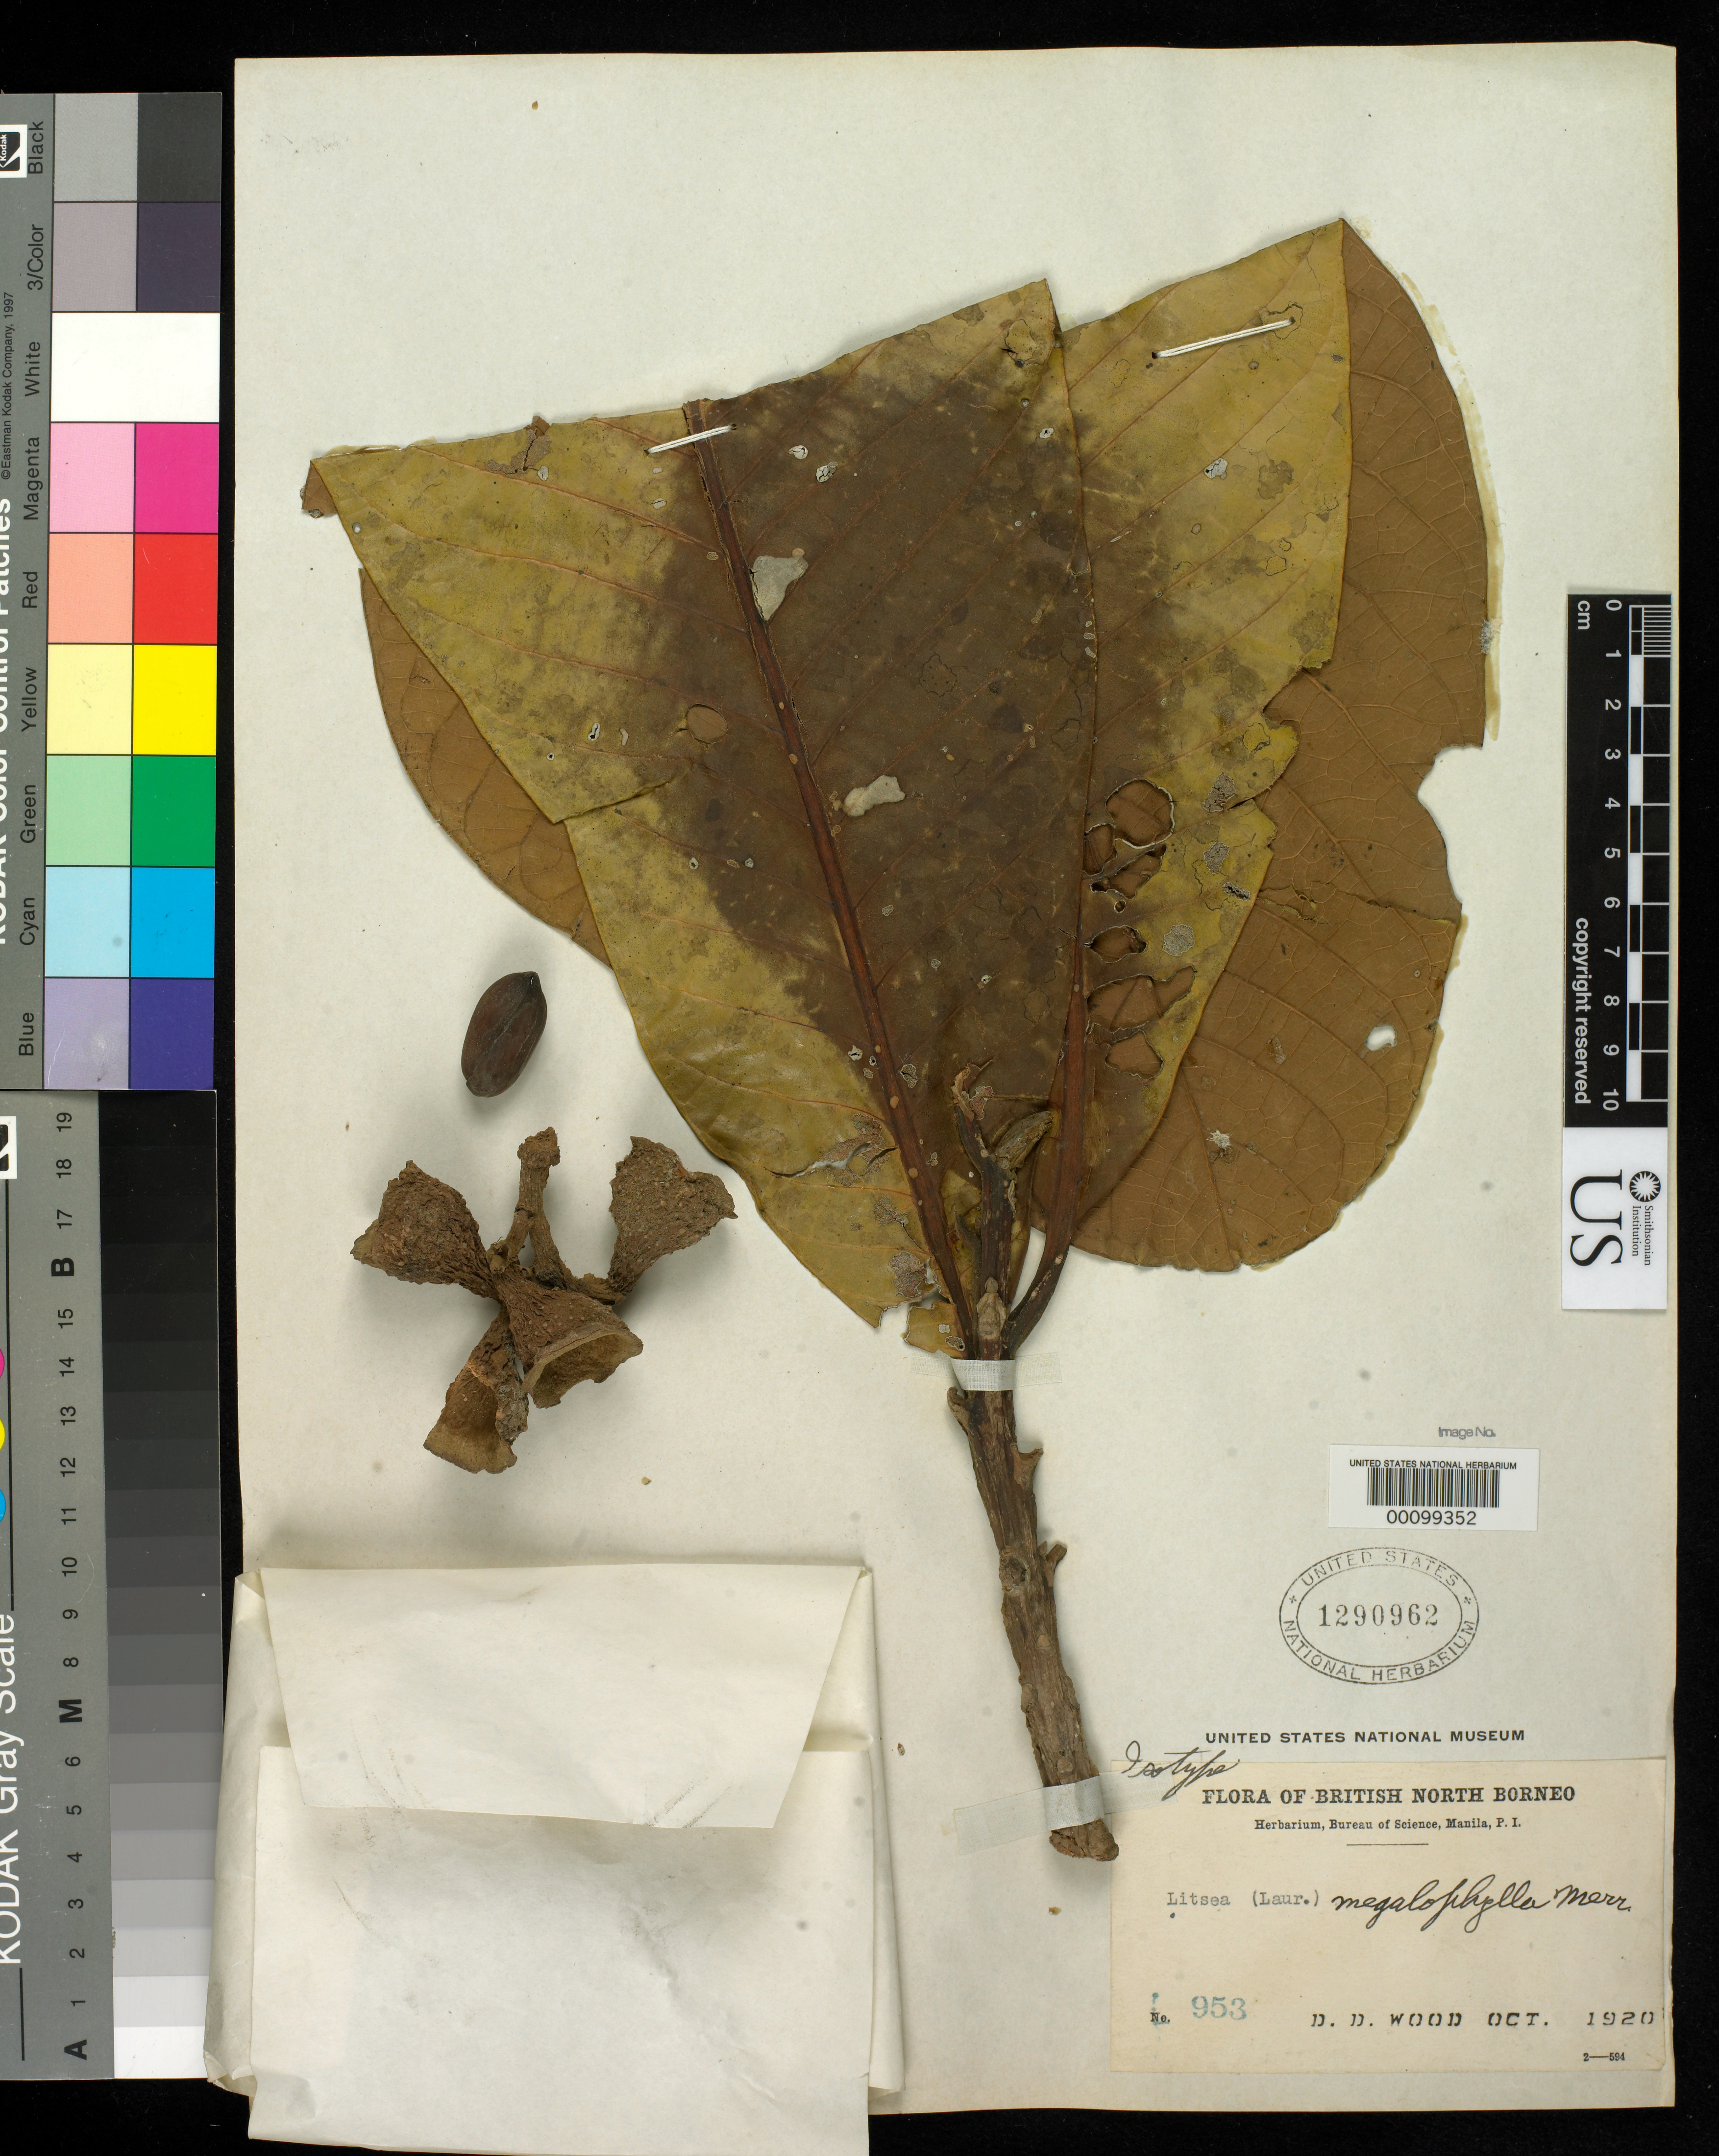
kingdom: Plantae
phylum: Tracheophyta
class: Magnoliopsida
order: Laurales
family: Lauraceae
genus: Litsea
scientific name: Litsea megalophylla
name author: Merr.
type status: Isotype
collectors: D. Wood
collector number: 953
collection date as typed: Oct 1920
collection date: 1920-10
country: Malaysia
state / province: Sabah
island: Borneo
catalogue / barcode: US 1290962